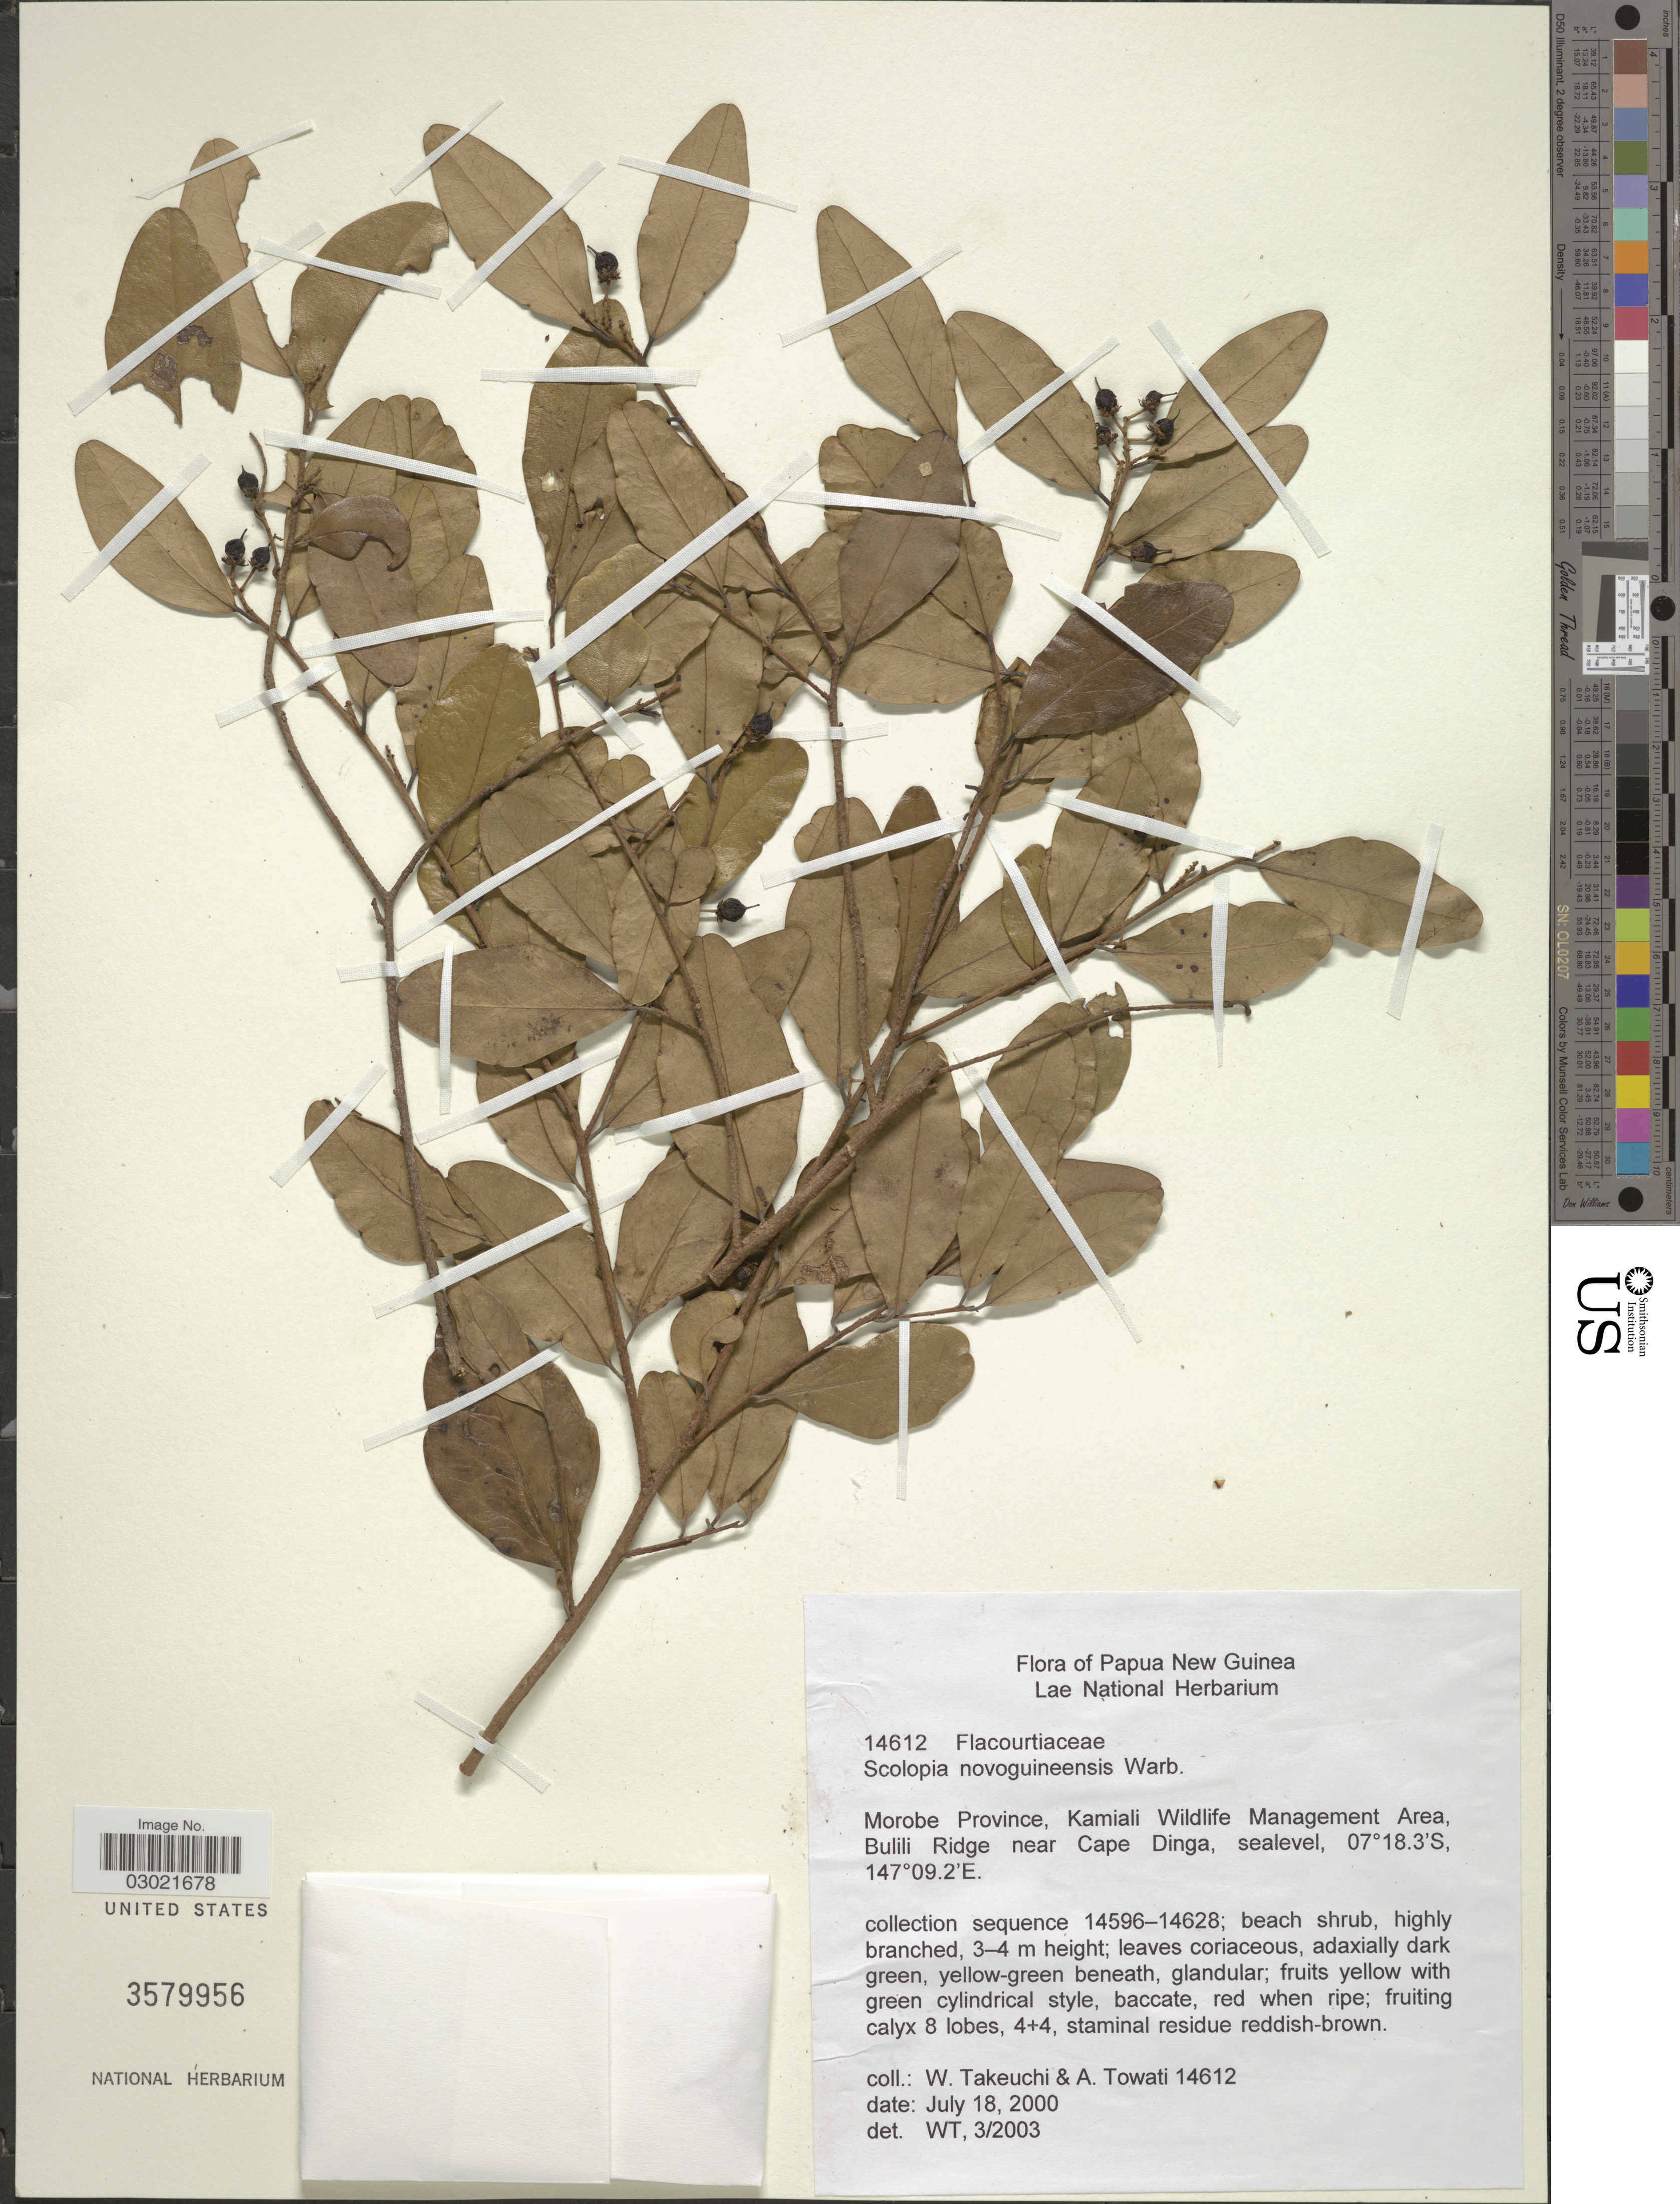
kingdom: Plantae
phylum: Tracheophyta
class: Magnoliopsida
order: Malpighiales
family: Salicaceae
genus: Scolopia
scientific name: Scolopia novoguineensis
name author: Warb.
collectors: W. Takeuchi & A. Towati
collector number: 14612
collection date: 2000-07-18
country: Papua New Guinea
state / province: Morobe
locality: Kamiali Wildlife Management Area, Bulili Ridge near Cape Dinga.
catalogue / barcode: US 3579956